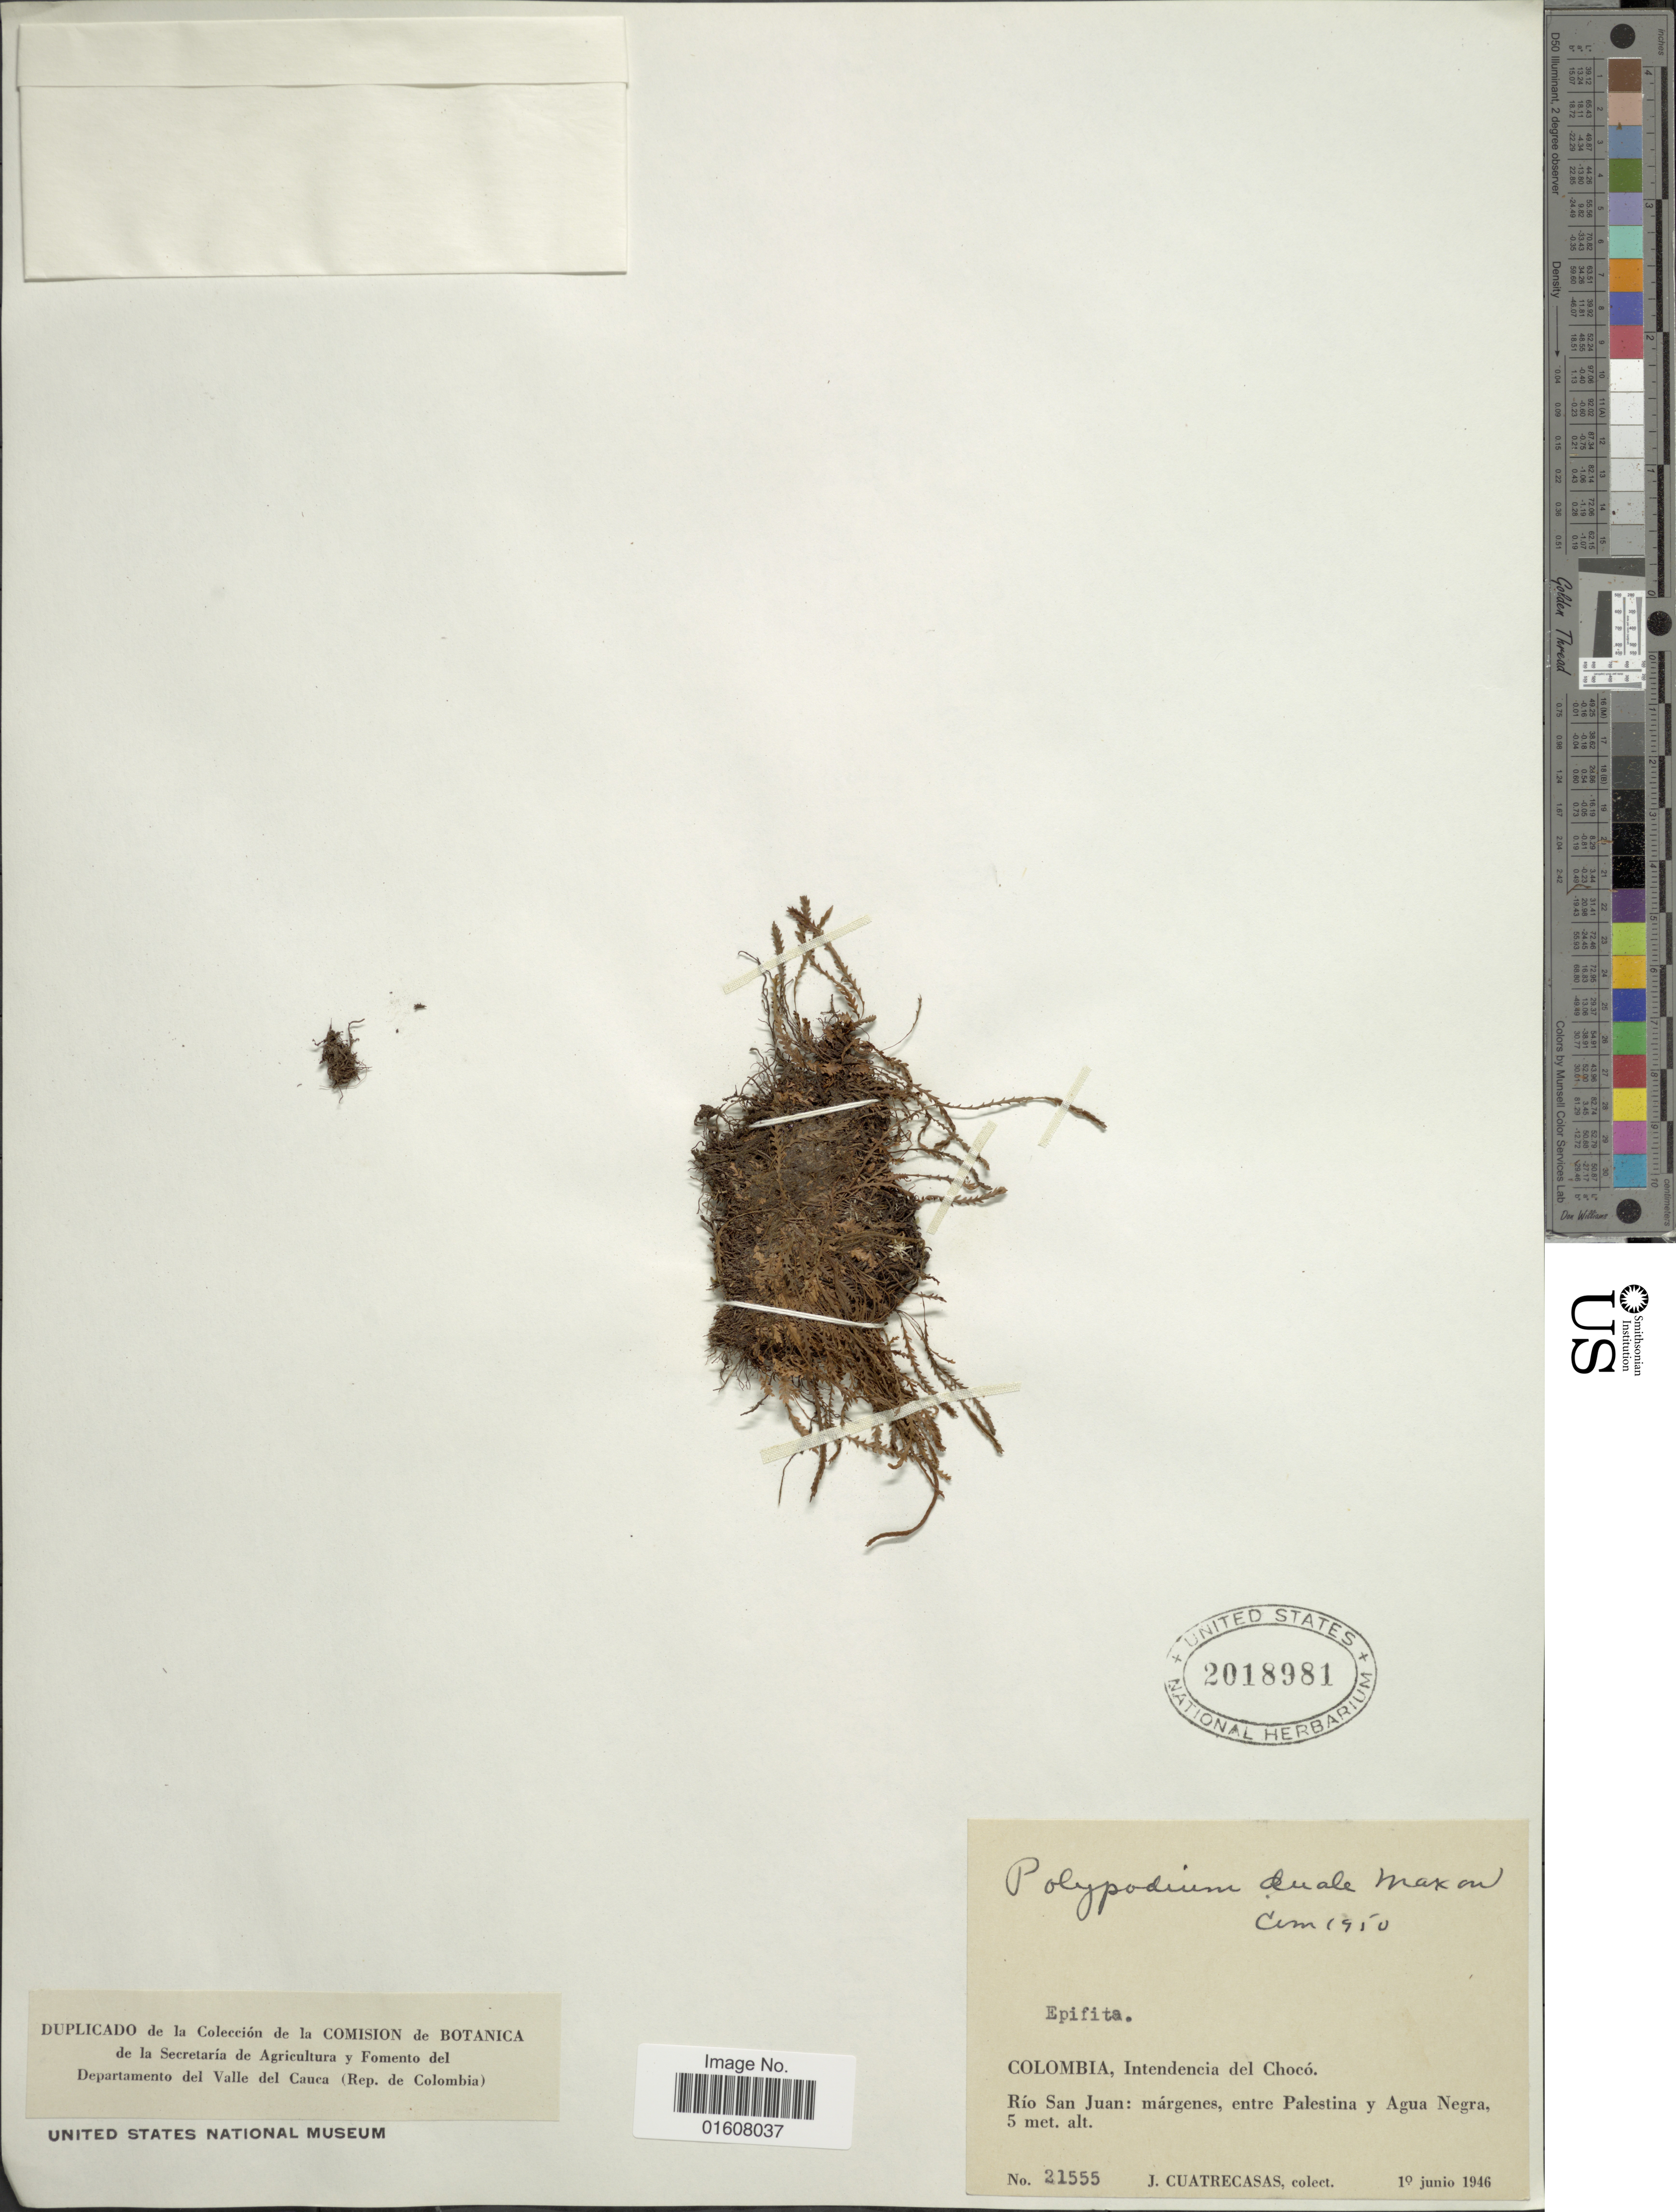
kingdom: Plantae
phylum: Tracheophyta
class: Polypodiopsida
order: Polypodiales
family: Polypodiaceae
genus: Cochlidium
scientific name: Cochlidium serrulatum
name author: (Sw.) L.E. Bishop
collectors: J. Cuatrecasas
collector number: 21555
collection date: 1946-06-19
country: Colombia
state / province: Chocó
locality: Río San Juan: márganes, entre Palestina y Agua Negra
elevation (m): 5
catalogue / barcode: US 2018981